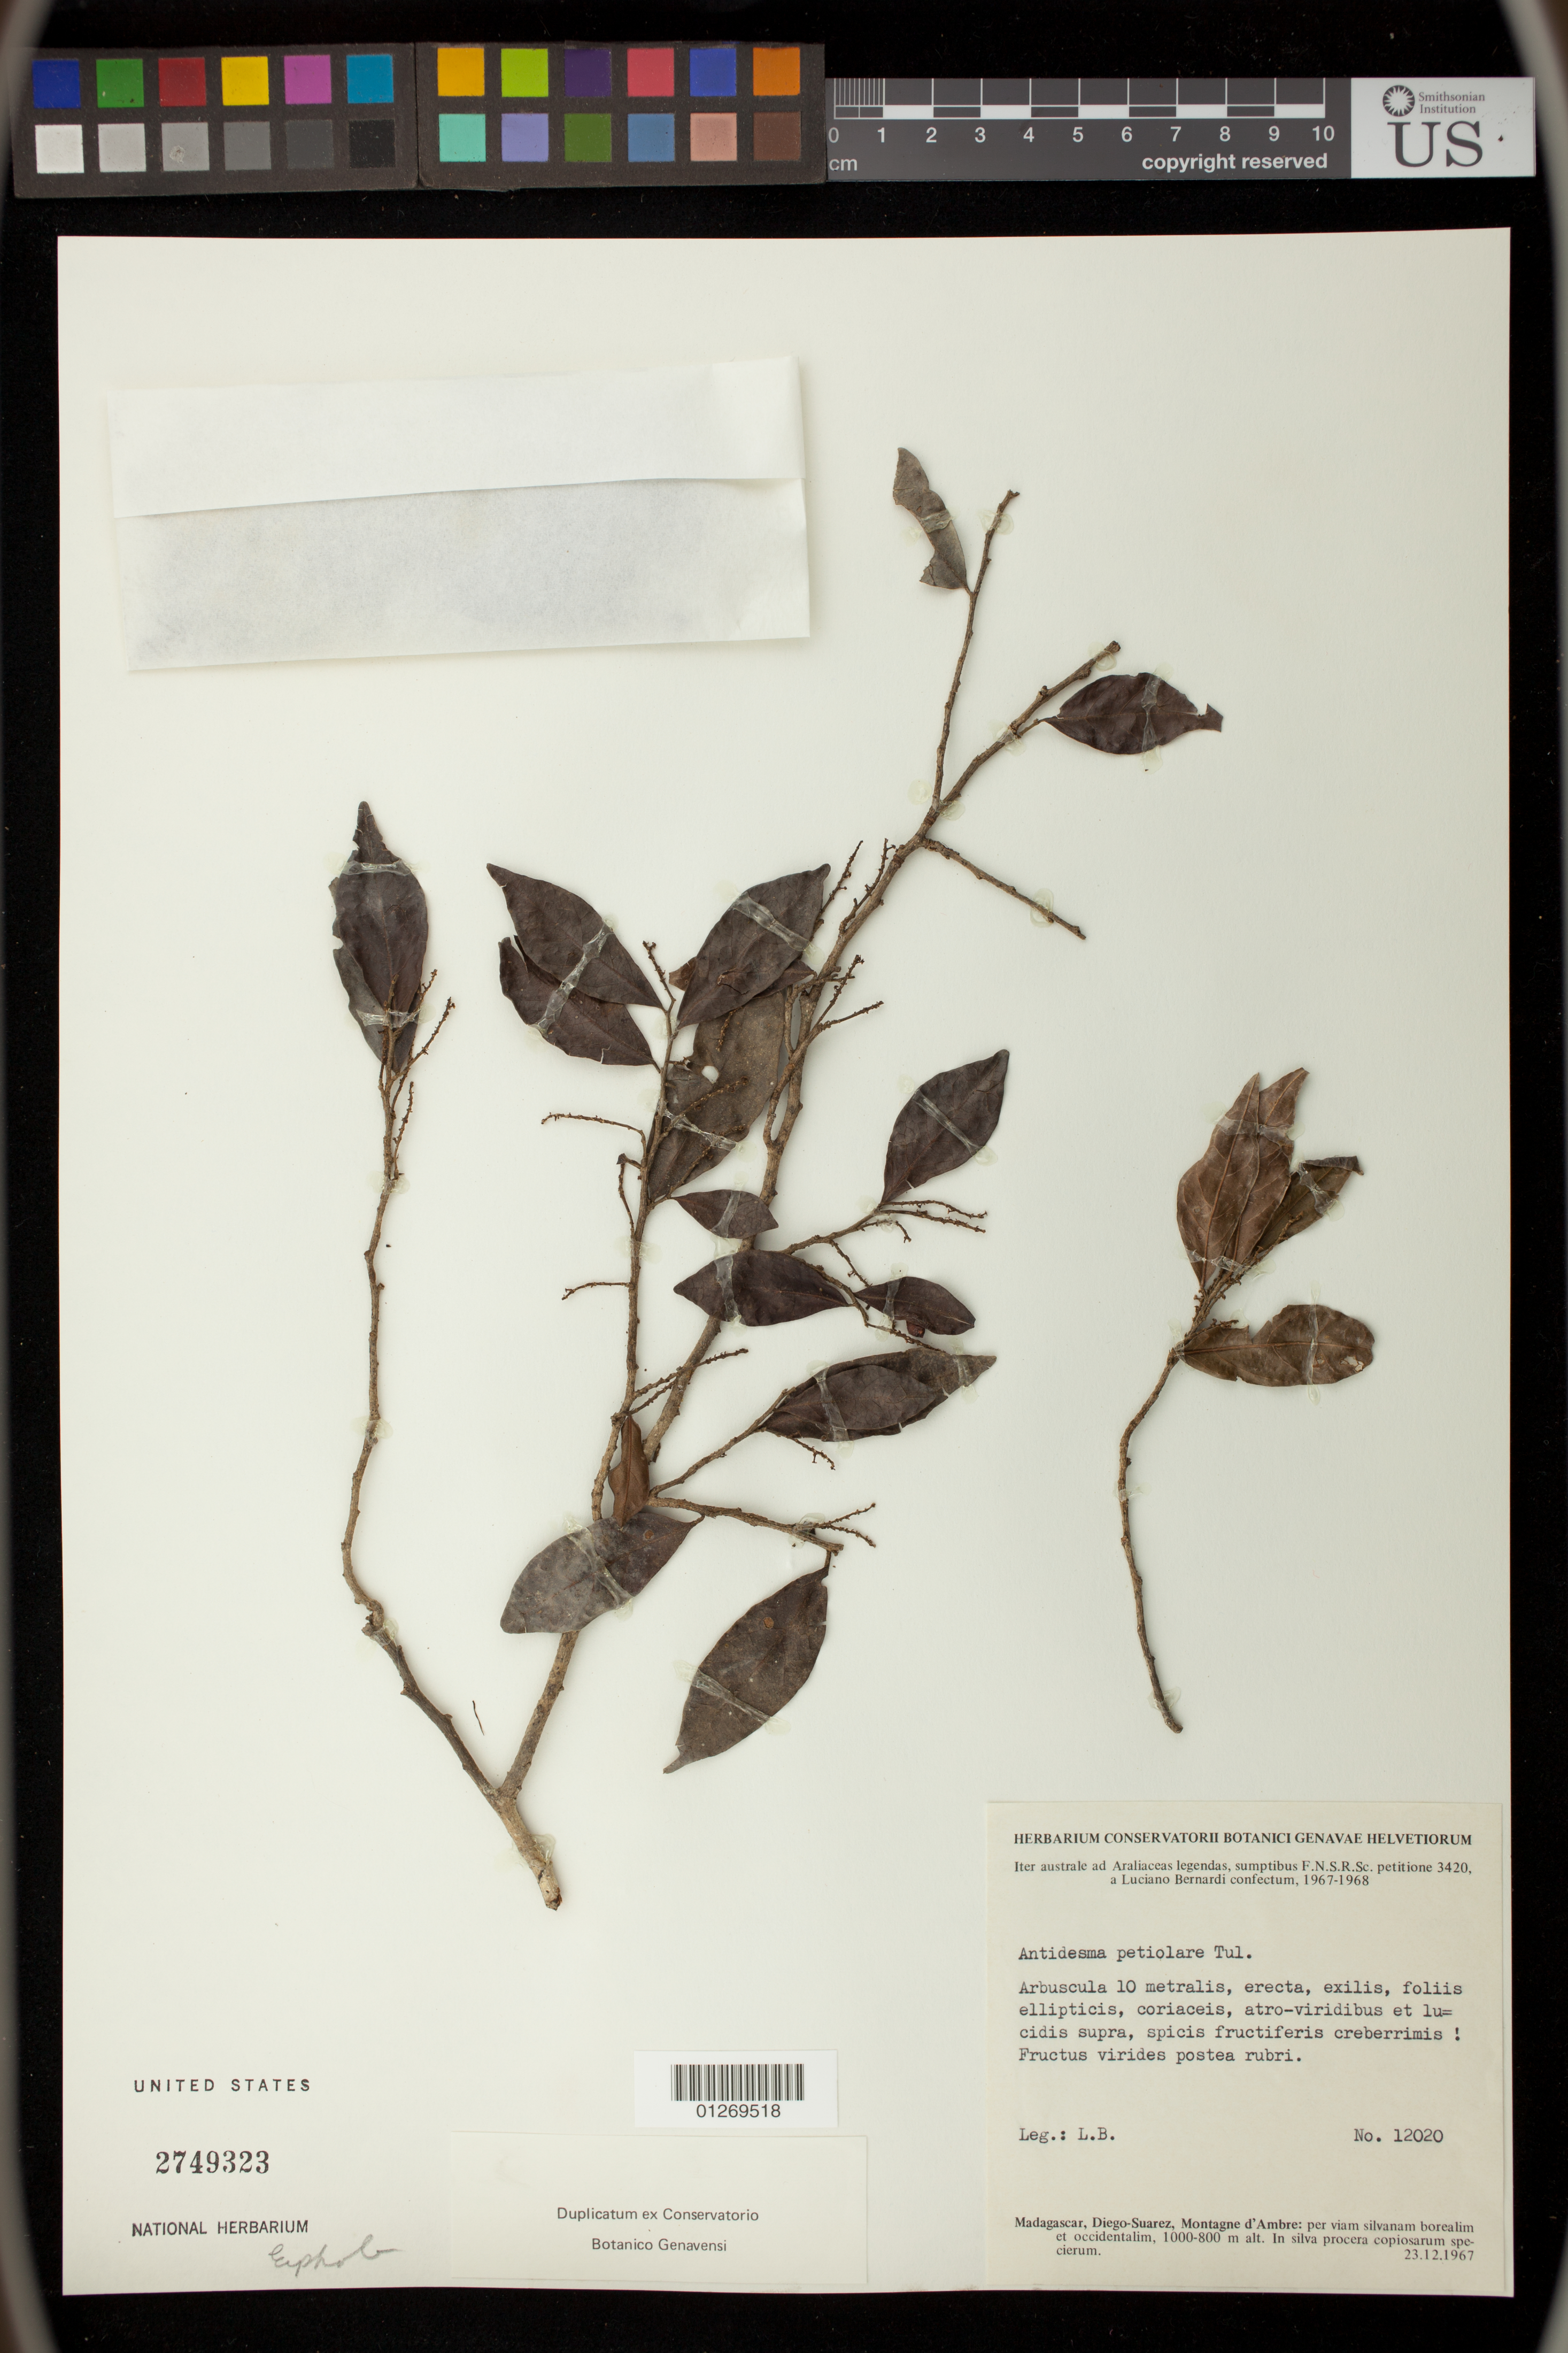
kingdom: Plantae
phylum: Tracheophyta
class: Magnoliopsida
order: Malpighiales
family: Phyllanthaceae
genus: Antidesma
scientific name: Antidesma petiolare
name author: Tul.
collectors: L. Bernardi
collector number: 12020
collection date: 1967-12-23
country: Madagascar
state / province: Diana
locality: Ambohitra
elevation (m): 800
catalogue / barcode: US 2749323